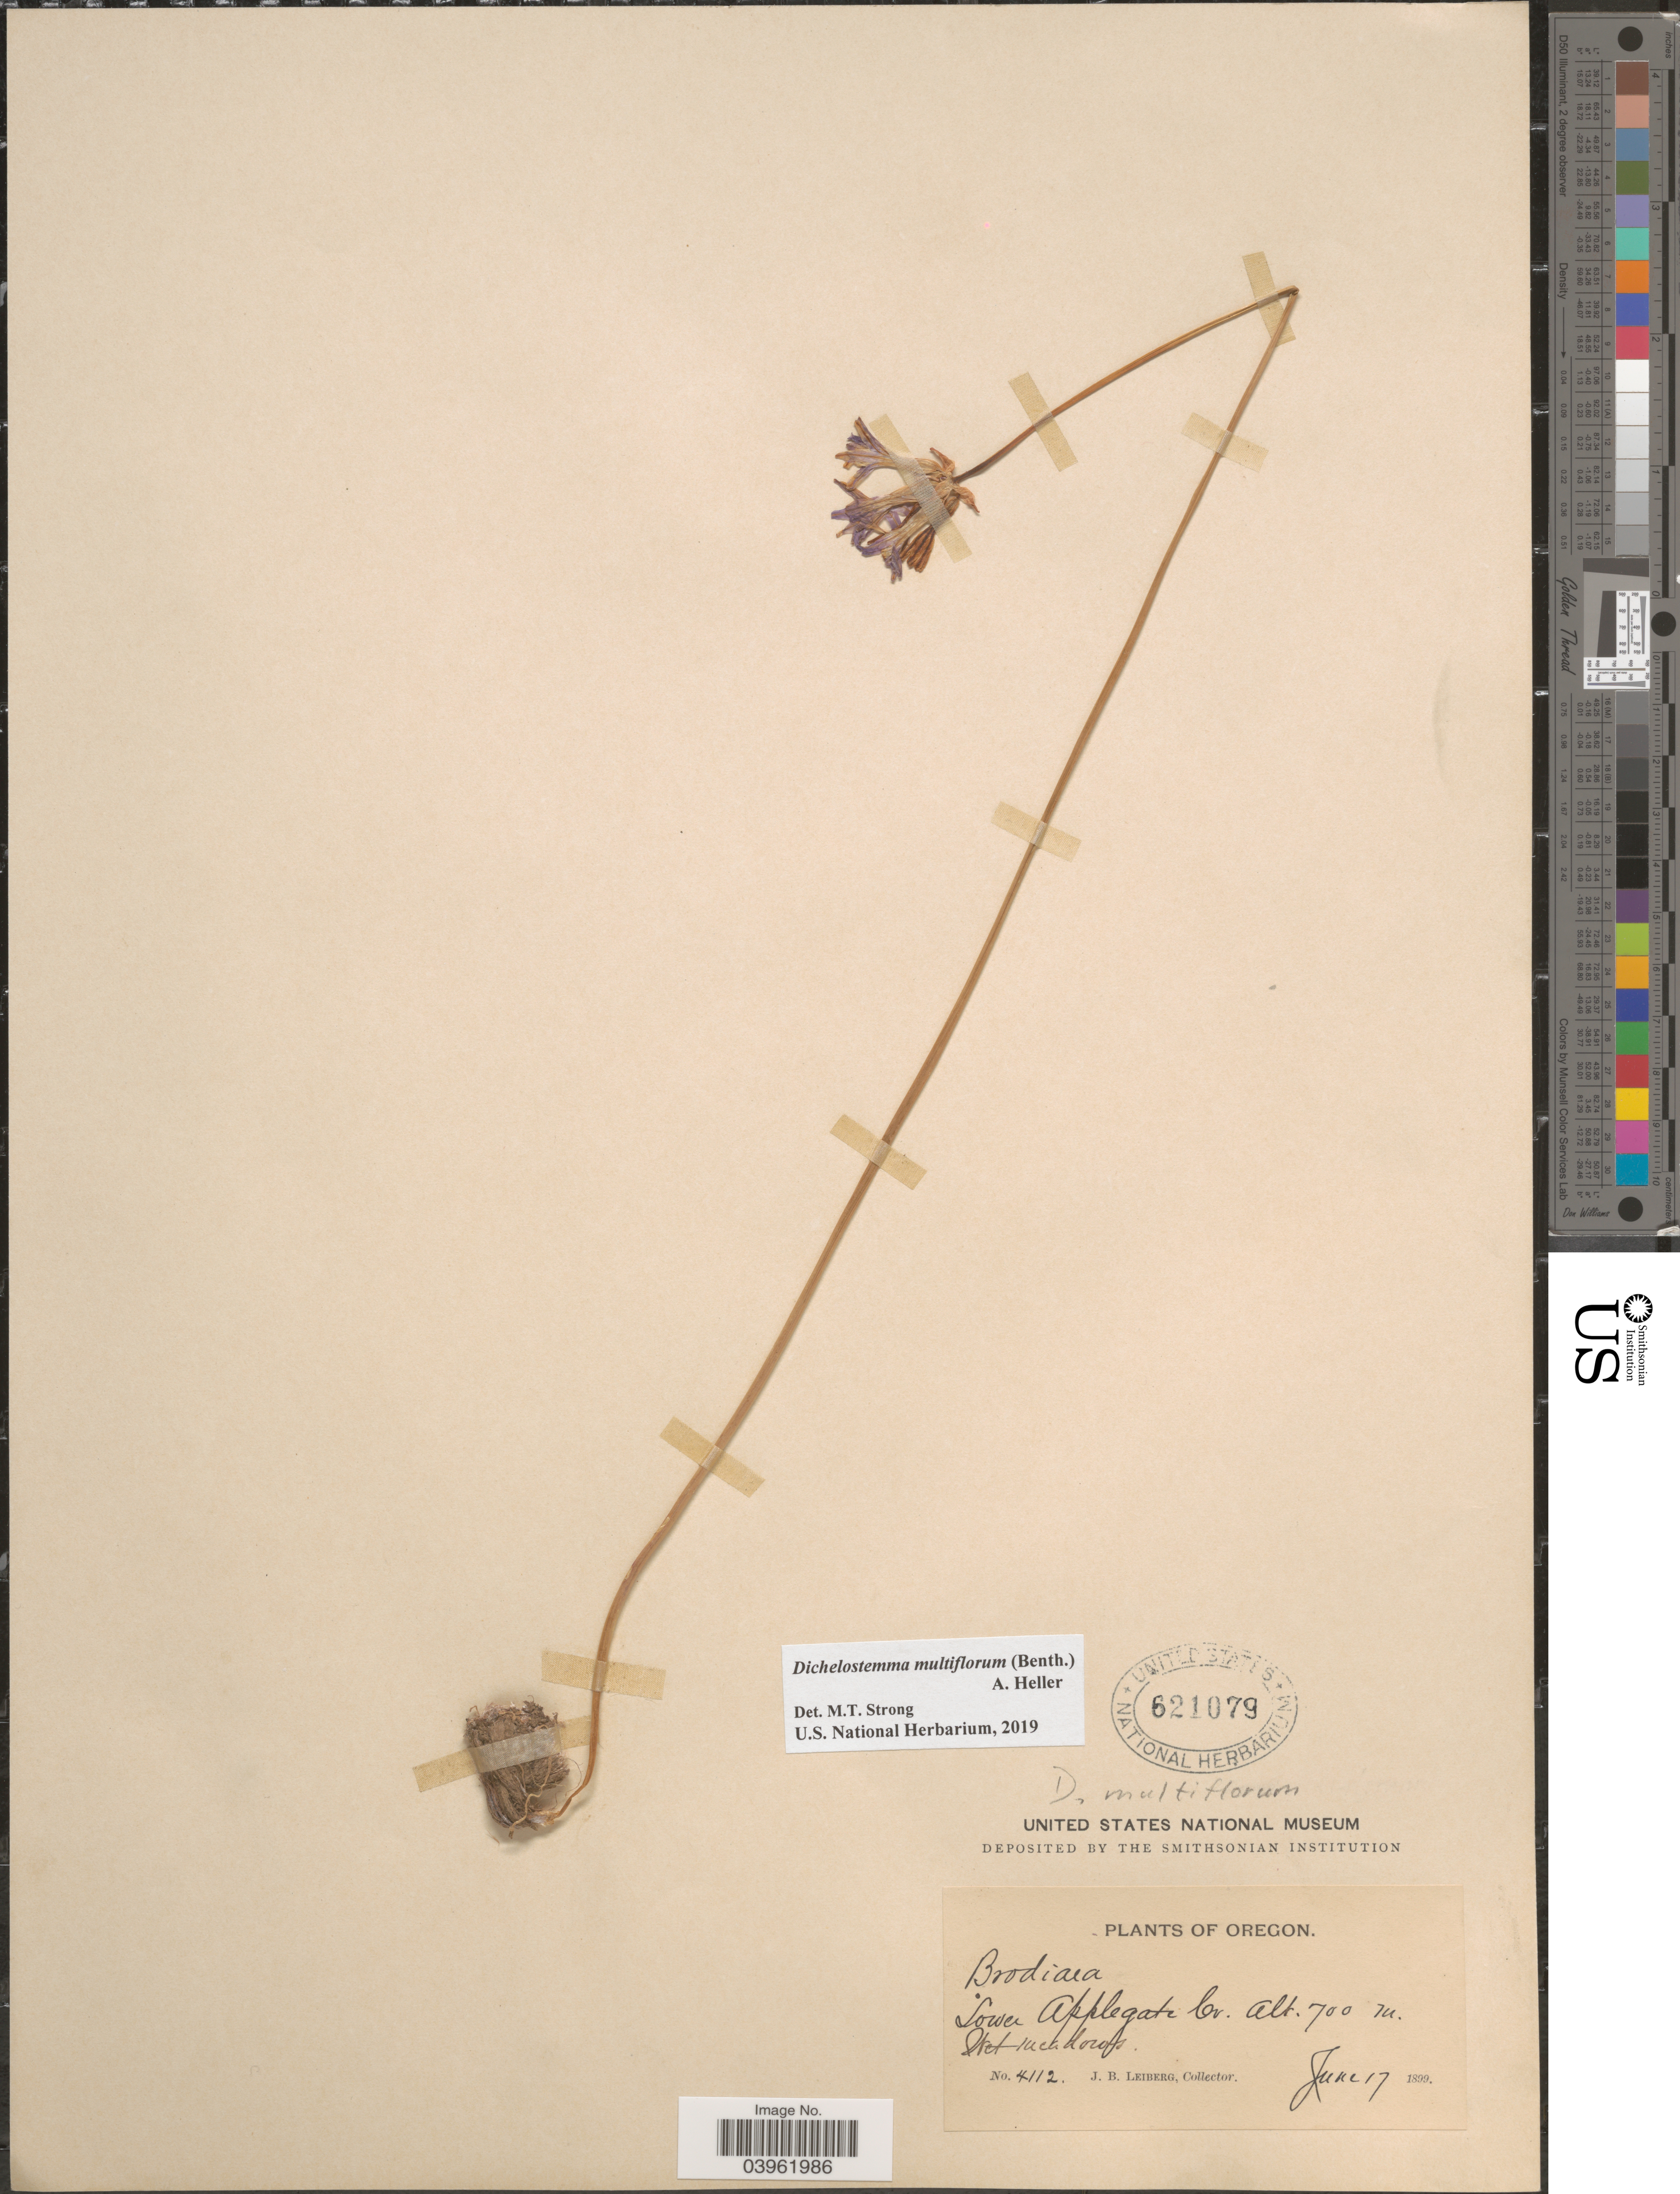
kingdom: Plantae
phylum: Tracheophyta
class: Liliopsida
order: Asparagales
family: Asparagaceae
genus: Dichelostemma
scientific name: Dichelostemma multiflorum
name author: (Benth.) A. Heller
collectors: J. B. Leiberg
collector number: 4112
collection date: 1899-06-17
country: United States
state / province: Oregon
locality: Lower Applegate Cr.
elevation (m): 700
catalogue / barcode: US 621079